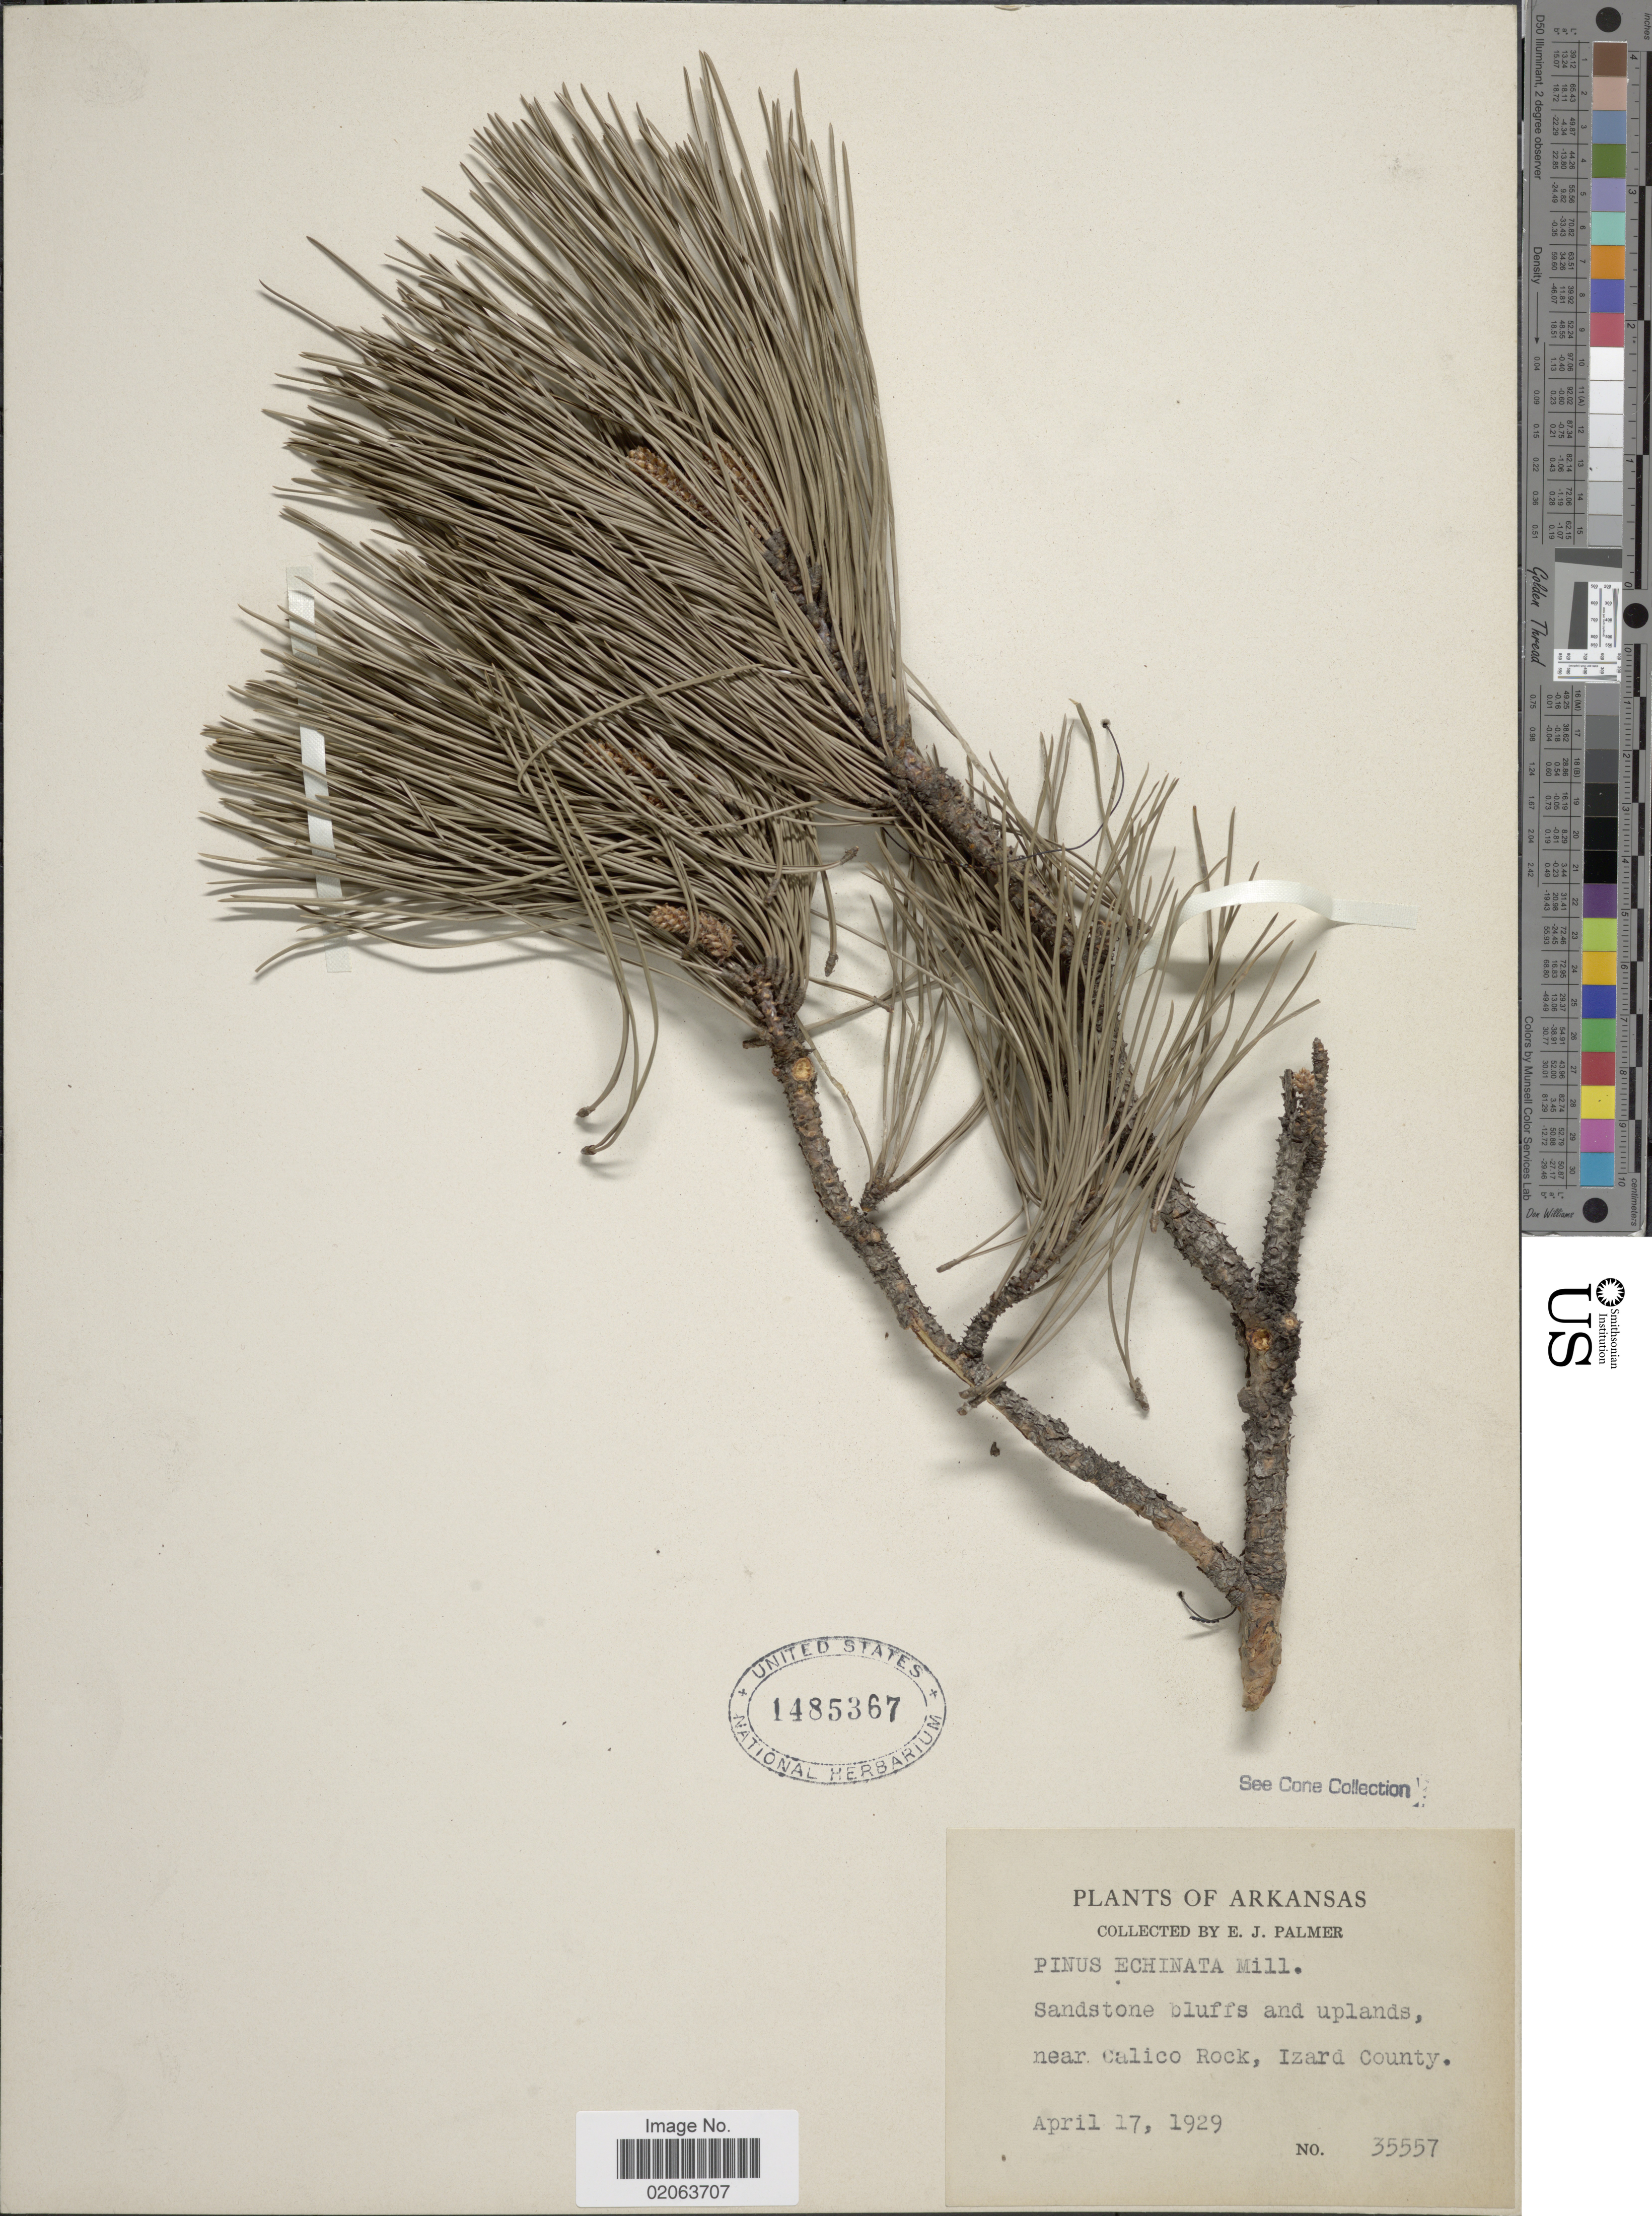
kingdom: Plantae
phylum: Tracheophyta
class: Pinopsida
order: Pinales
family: Pinaceae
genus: Pinus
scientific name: Pinus echinata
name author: Mill.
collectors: E. J. Palmer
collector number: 35557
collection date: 1929-04-17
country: United States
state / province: Arkansas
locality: Sandstone bluffs and uplands, near Calico Rock, Izard County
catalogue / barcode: US 1485367